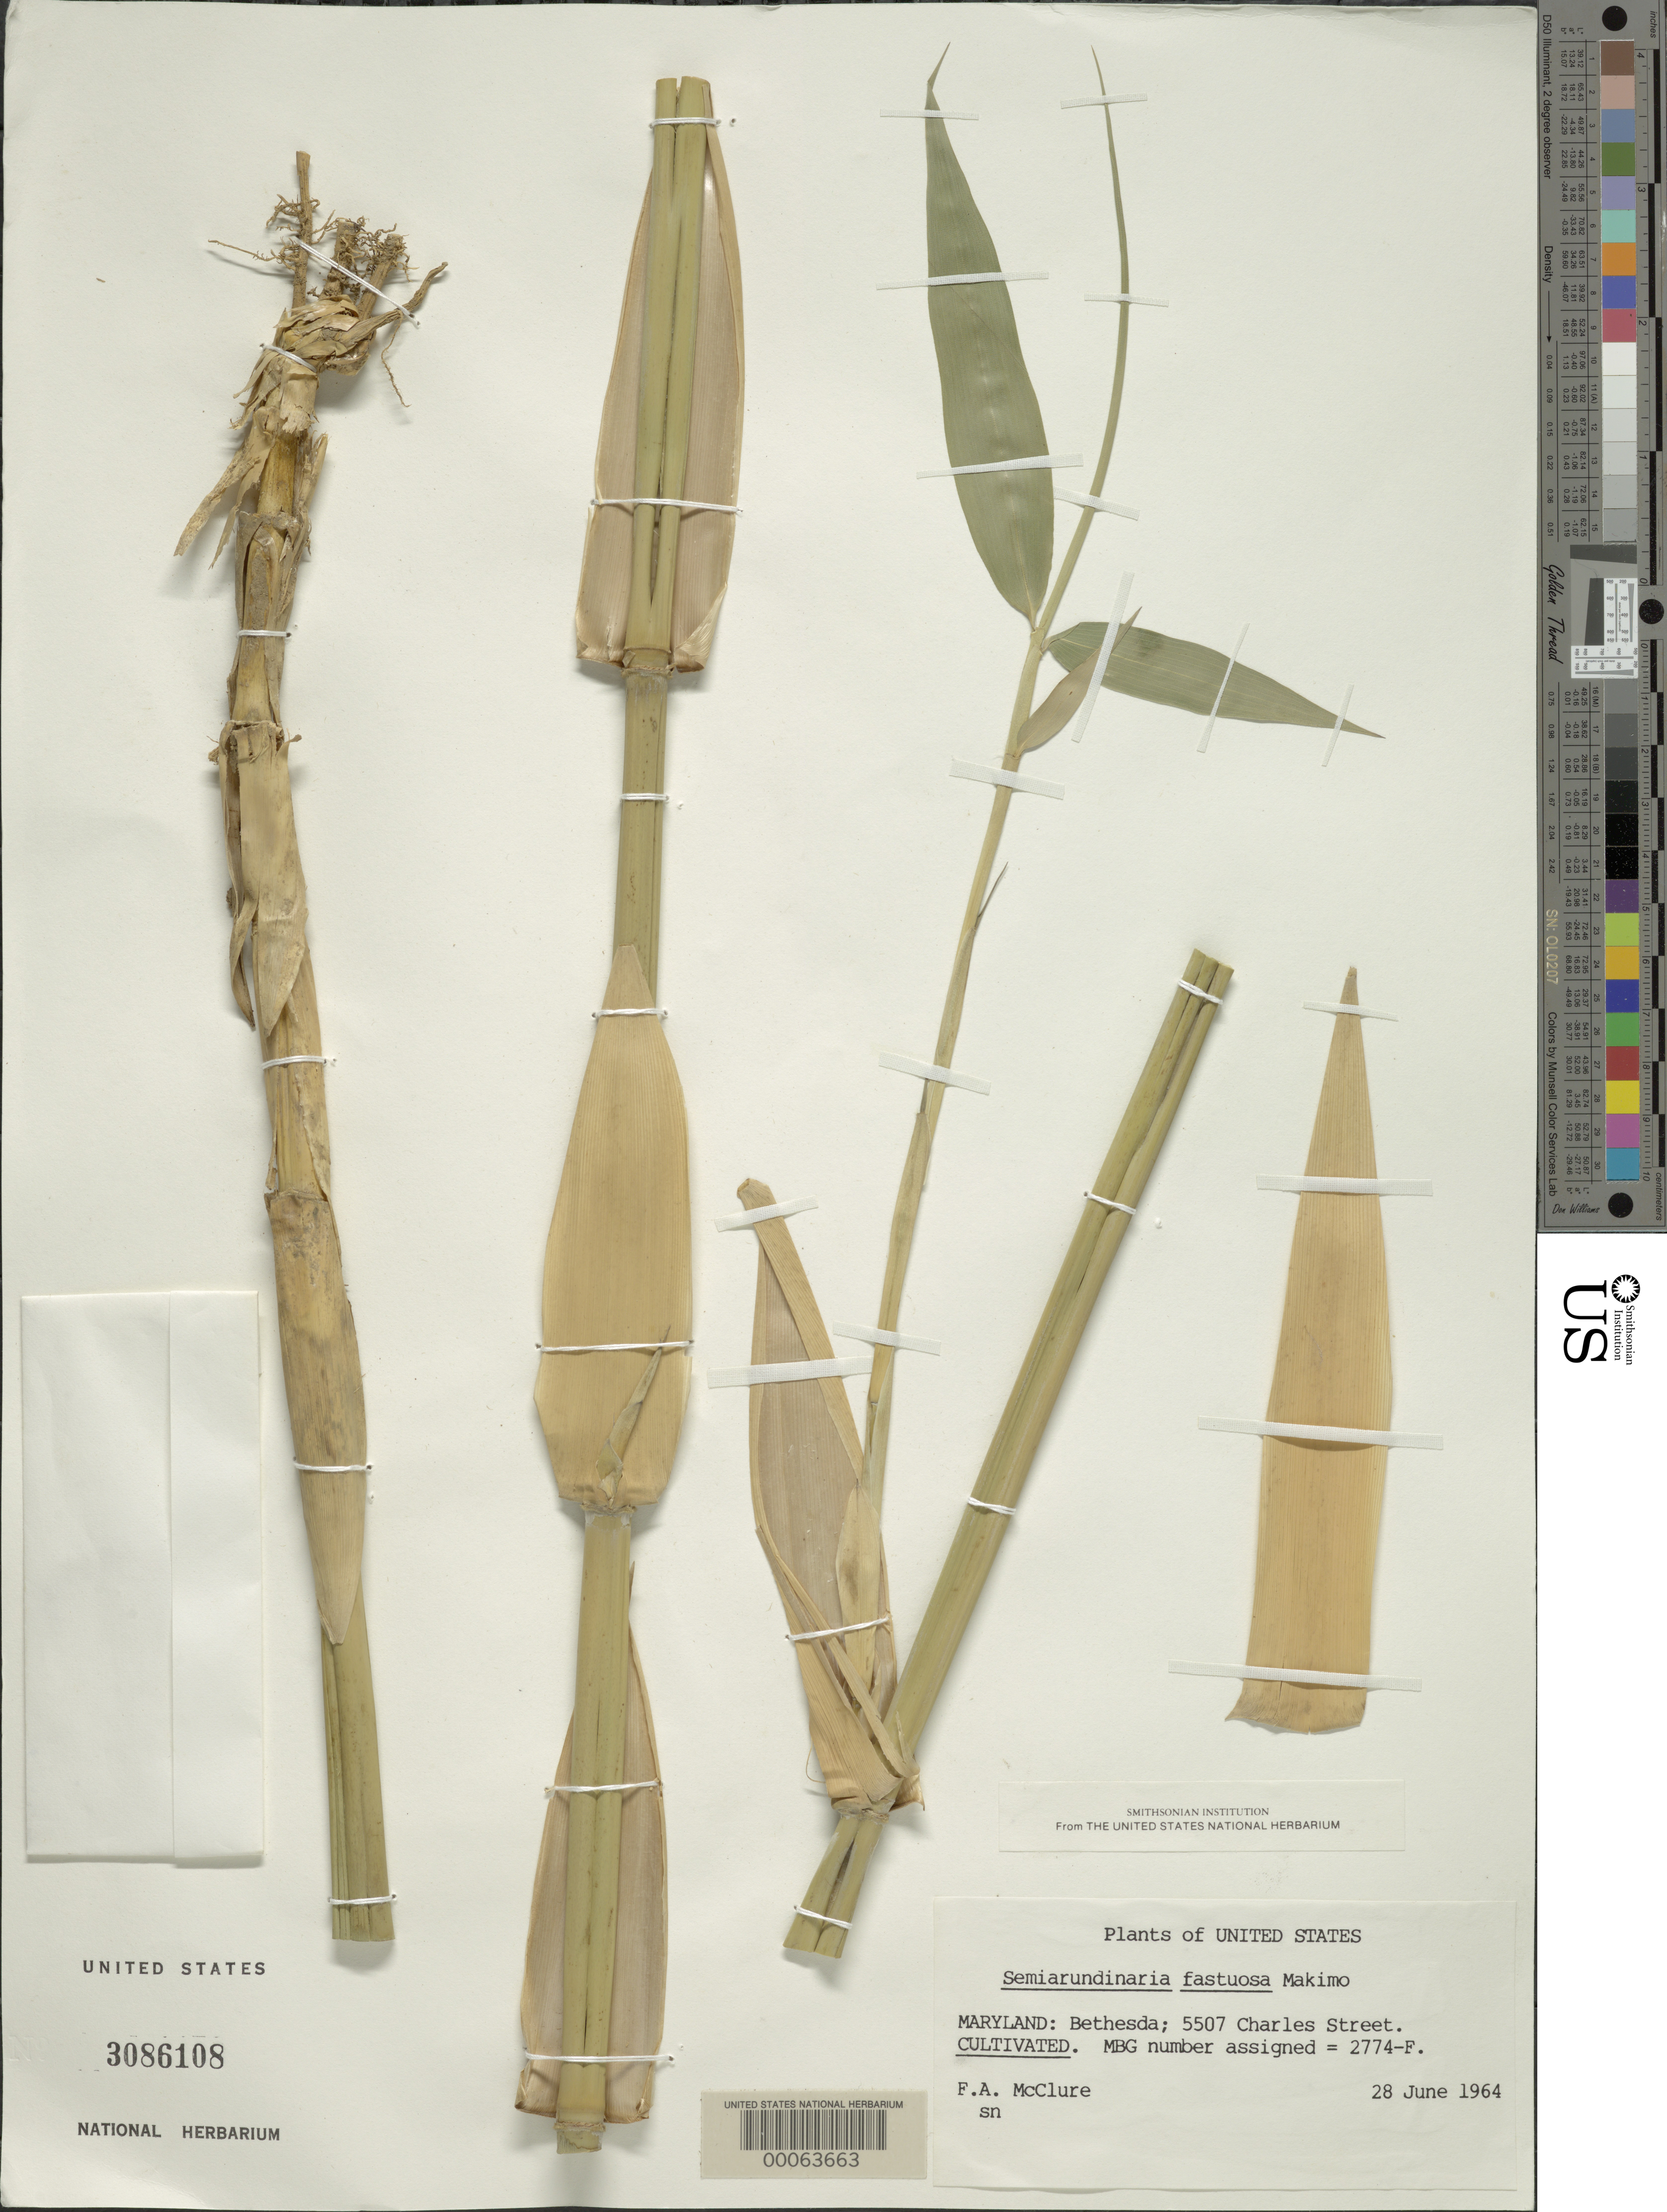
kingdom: Plantae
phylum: Tracheophyta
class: Liliopsida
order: Poales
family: Poaceae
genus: Semiarundinaria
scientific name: Semiarundinaria fastuosa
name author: Makino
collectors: F. A. McClure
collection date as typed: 28 Jun 1964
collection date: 1964-06-28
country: United States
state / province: Maryland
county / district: Montgomery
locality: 5507 Charles Street, Bethesda (McClure's garden)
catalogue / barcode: US 3086108